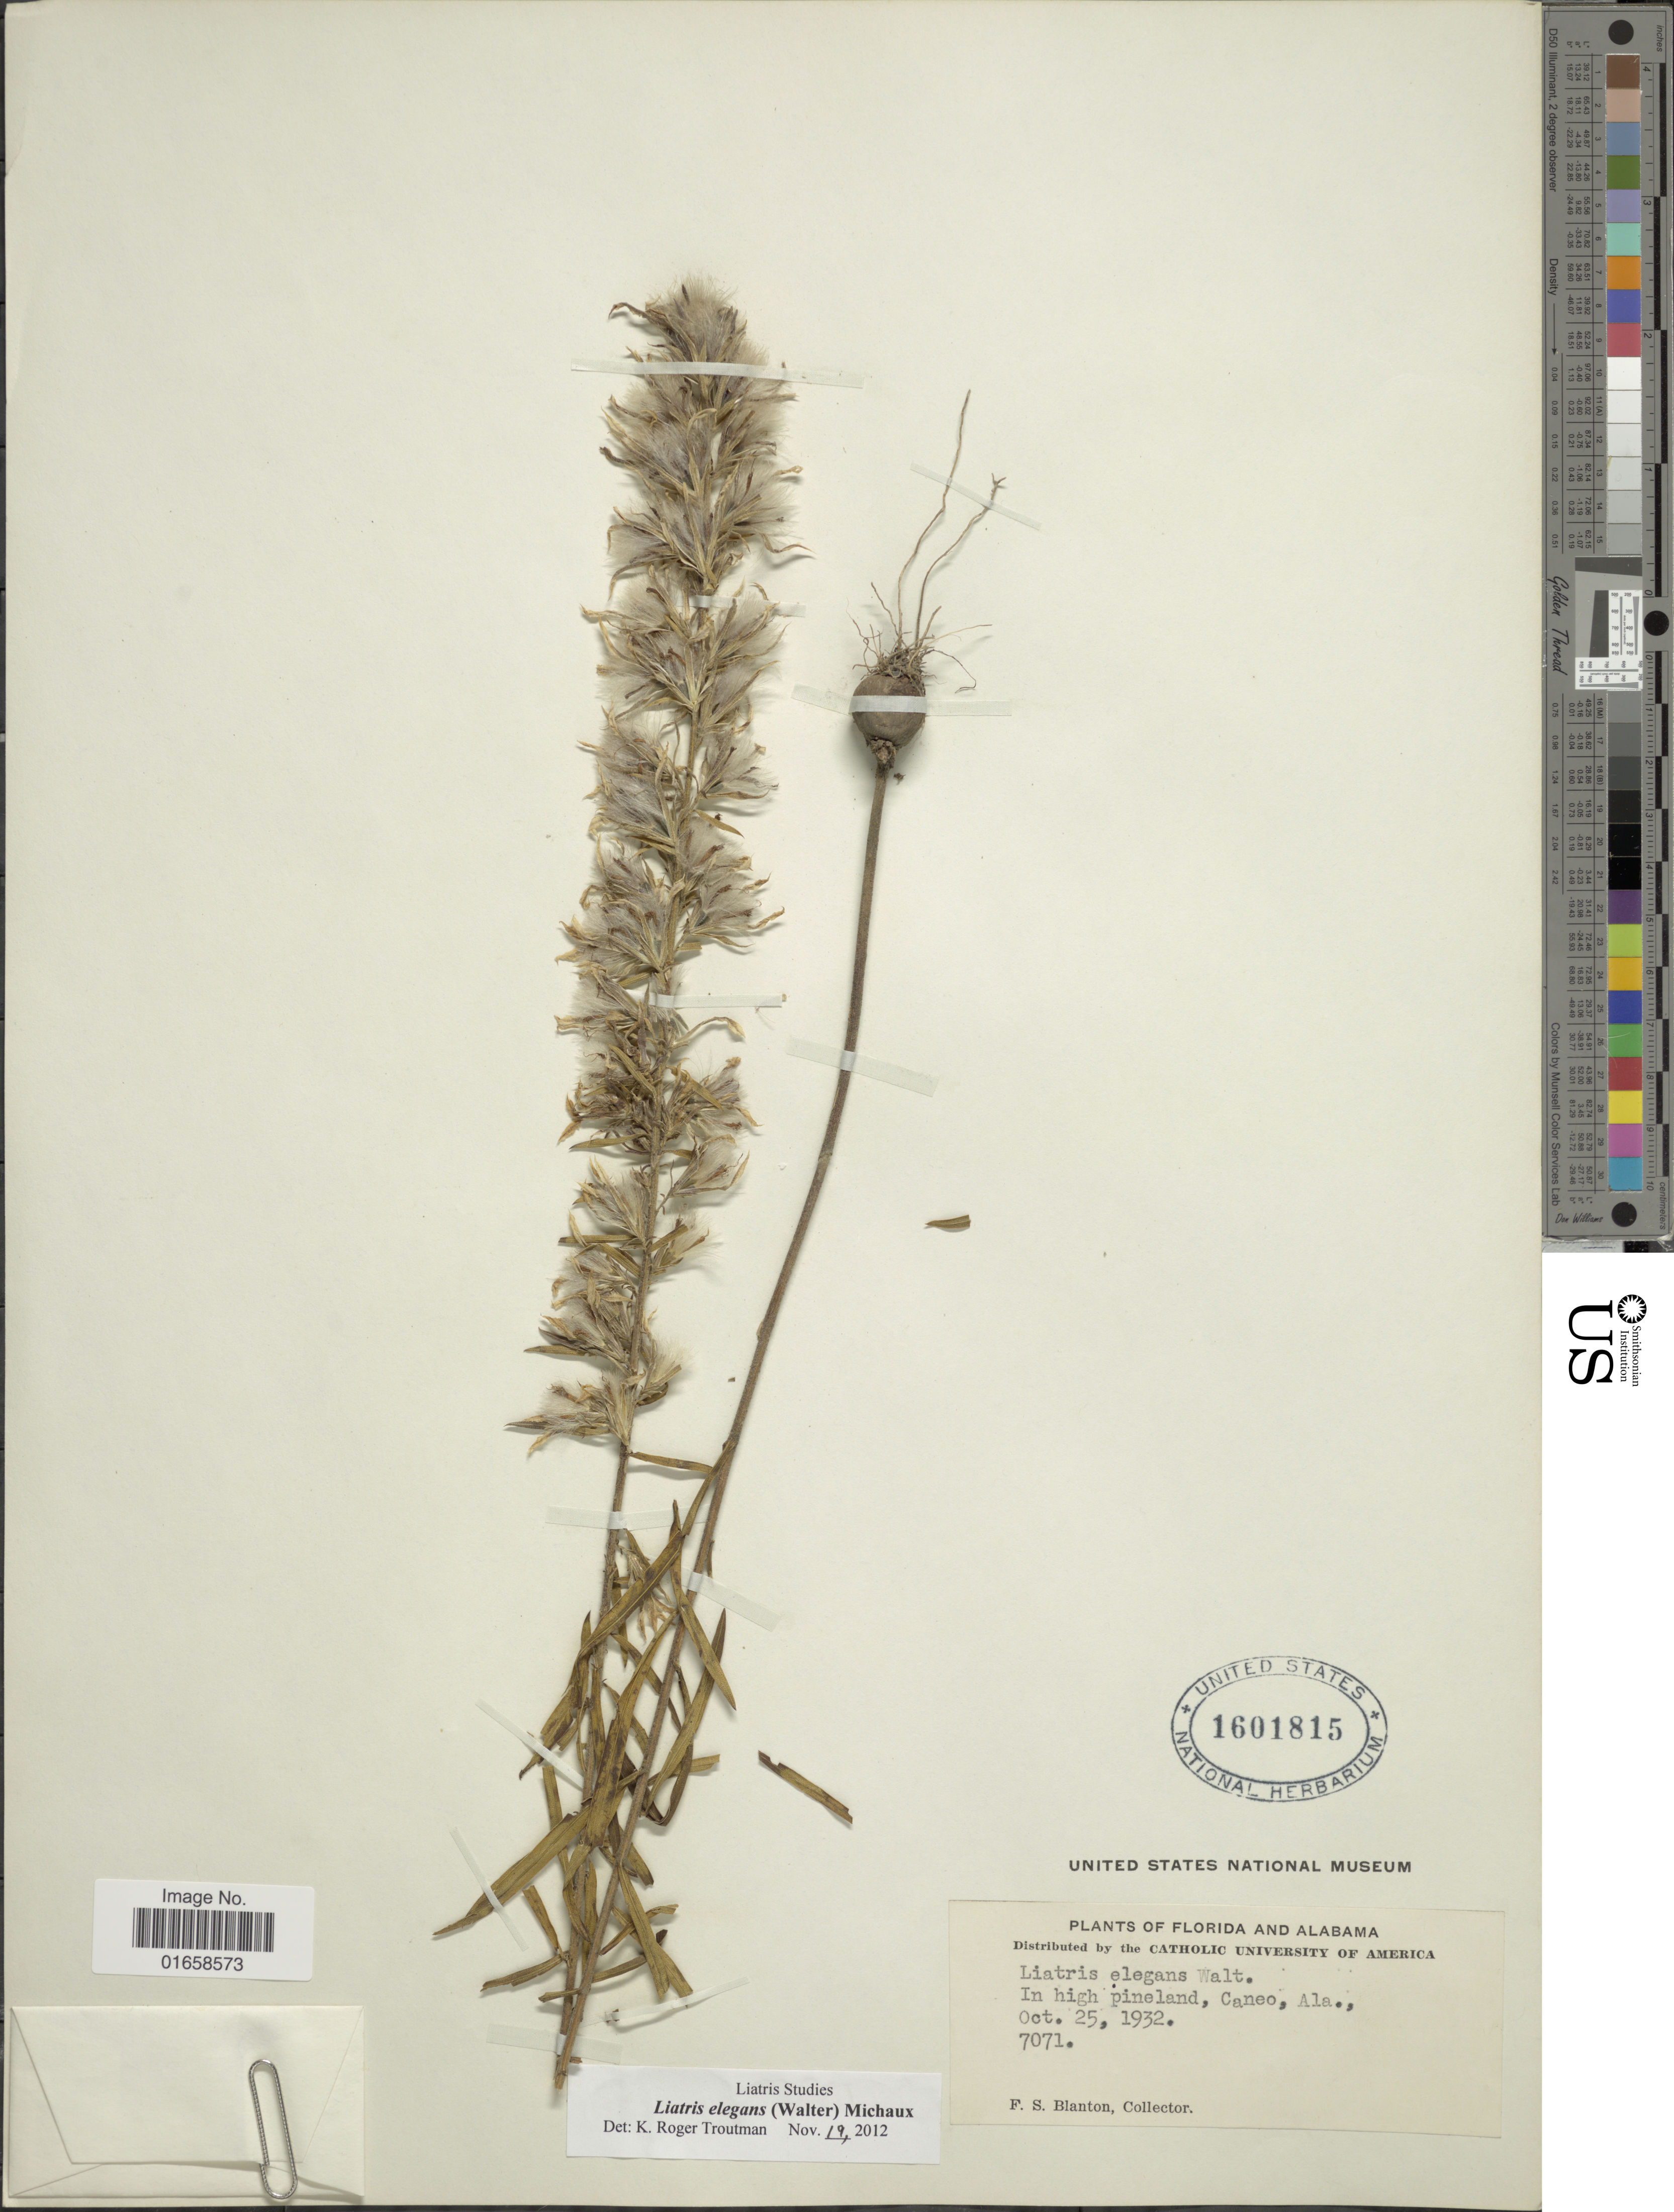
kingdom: Plantae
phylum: Tracheophyta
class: Magnoliopsida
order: Asterales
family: Asteraceae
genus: Liatris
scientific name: Liatris elegans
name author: (Walter) Michx.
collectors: F. S. Blanton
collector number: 7071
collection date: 1932-10-25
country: United States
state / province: Alabama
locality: Florida and Alabama, In high pineland, Caneo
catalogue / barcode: US 1601815